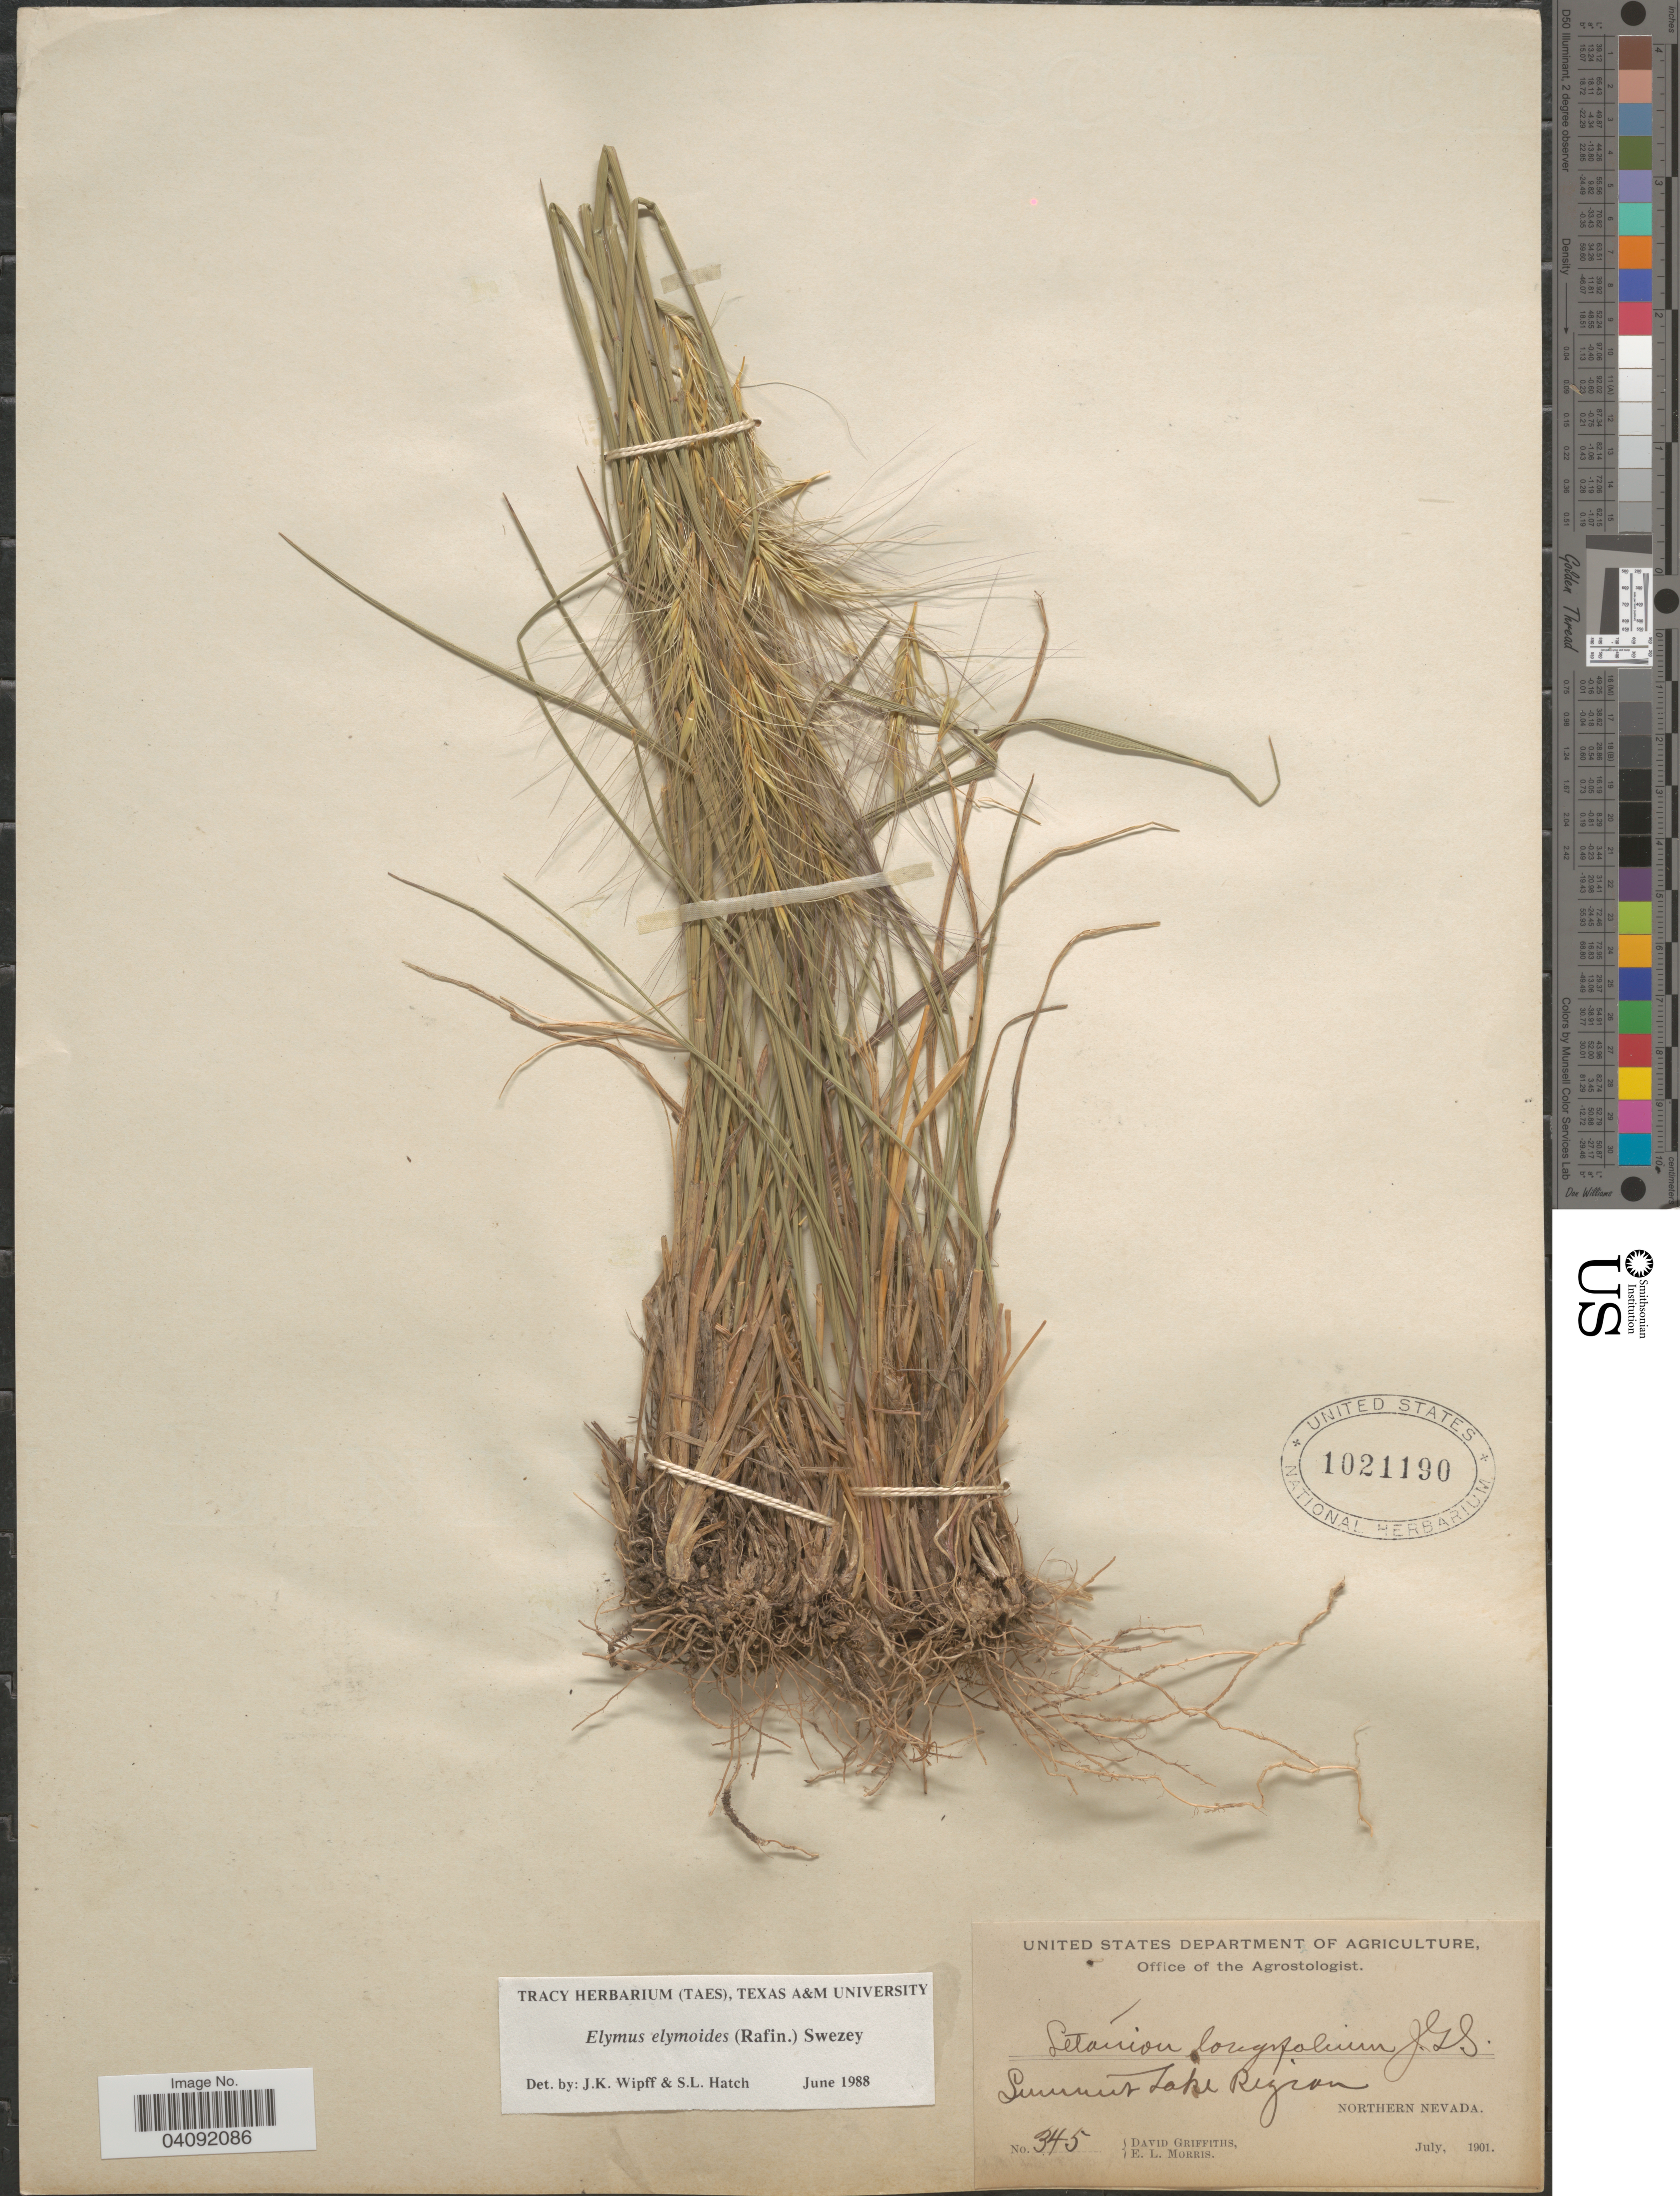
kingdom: Plantae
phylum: Tracheophyta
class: Liliopsida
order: Poales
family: Poaceae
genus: Elymus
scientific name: Elymus elymoides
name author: (Raf.) Swezey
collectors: D. Griffiths & E. Morris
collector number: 345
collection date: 1901-07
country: United States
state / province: Nevada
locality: Summit Lake Region. Northern Nevada.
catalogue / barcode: US 1021190